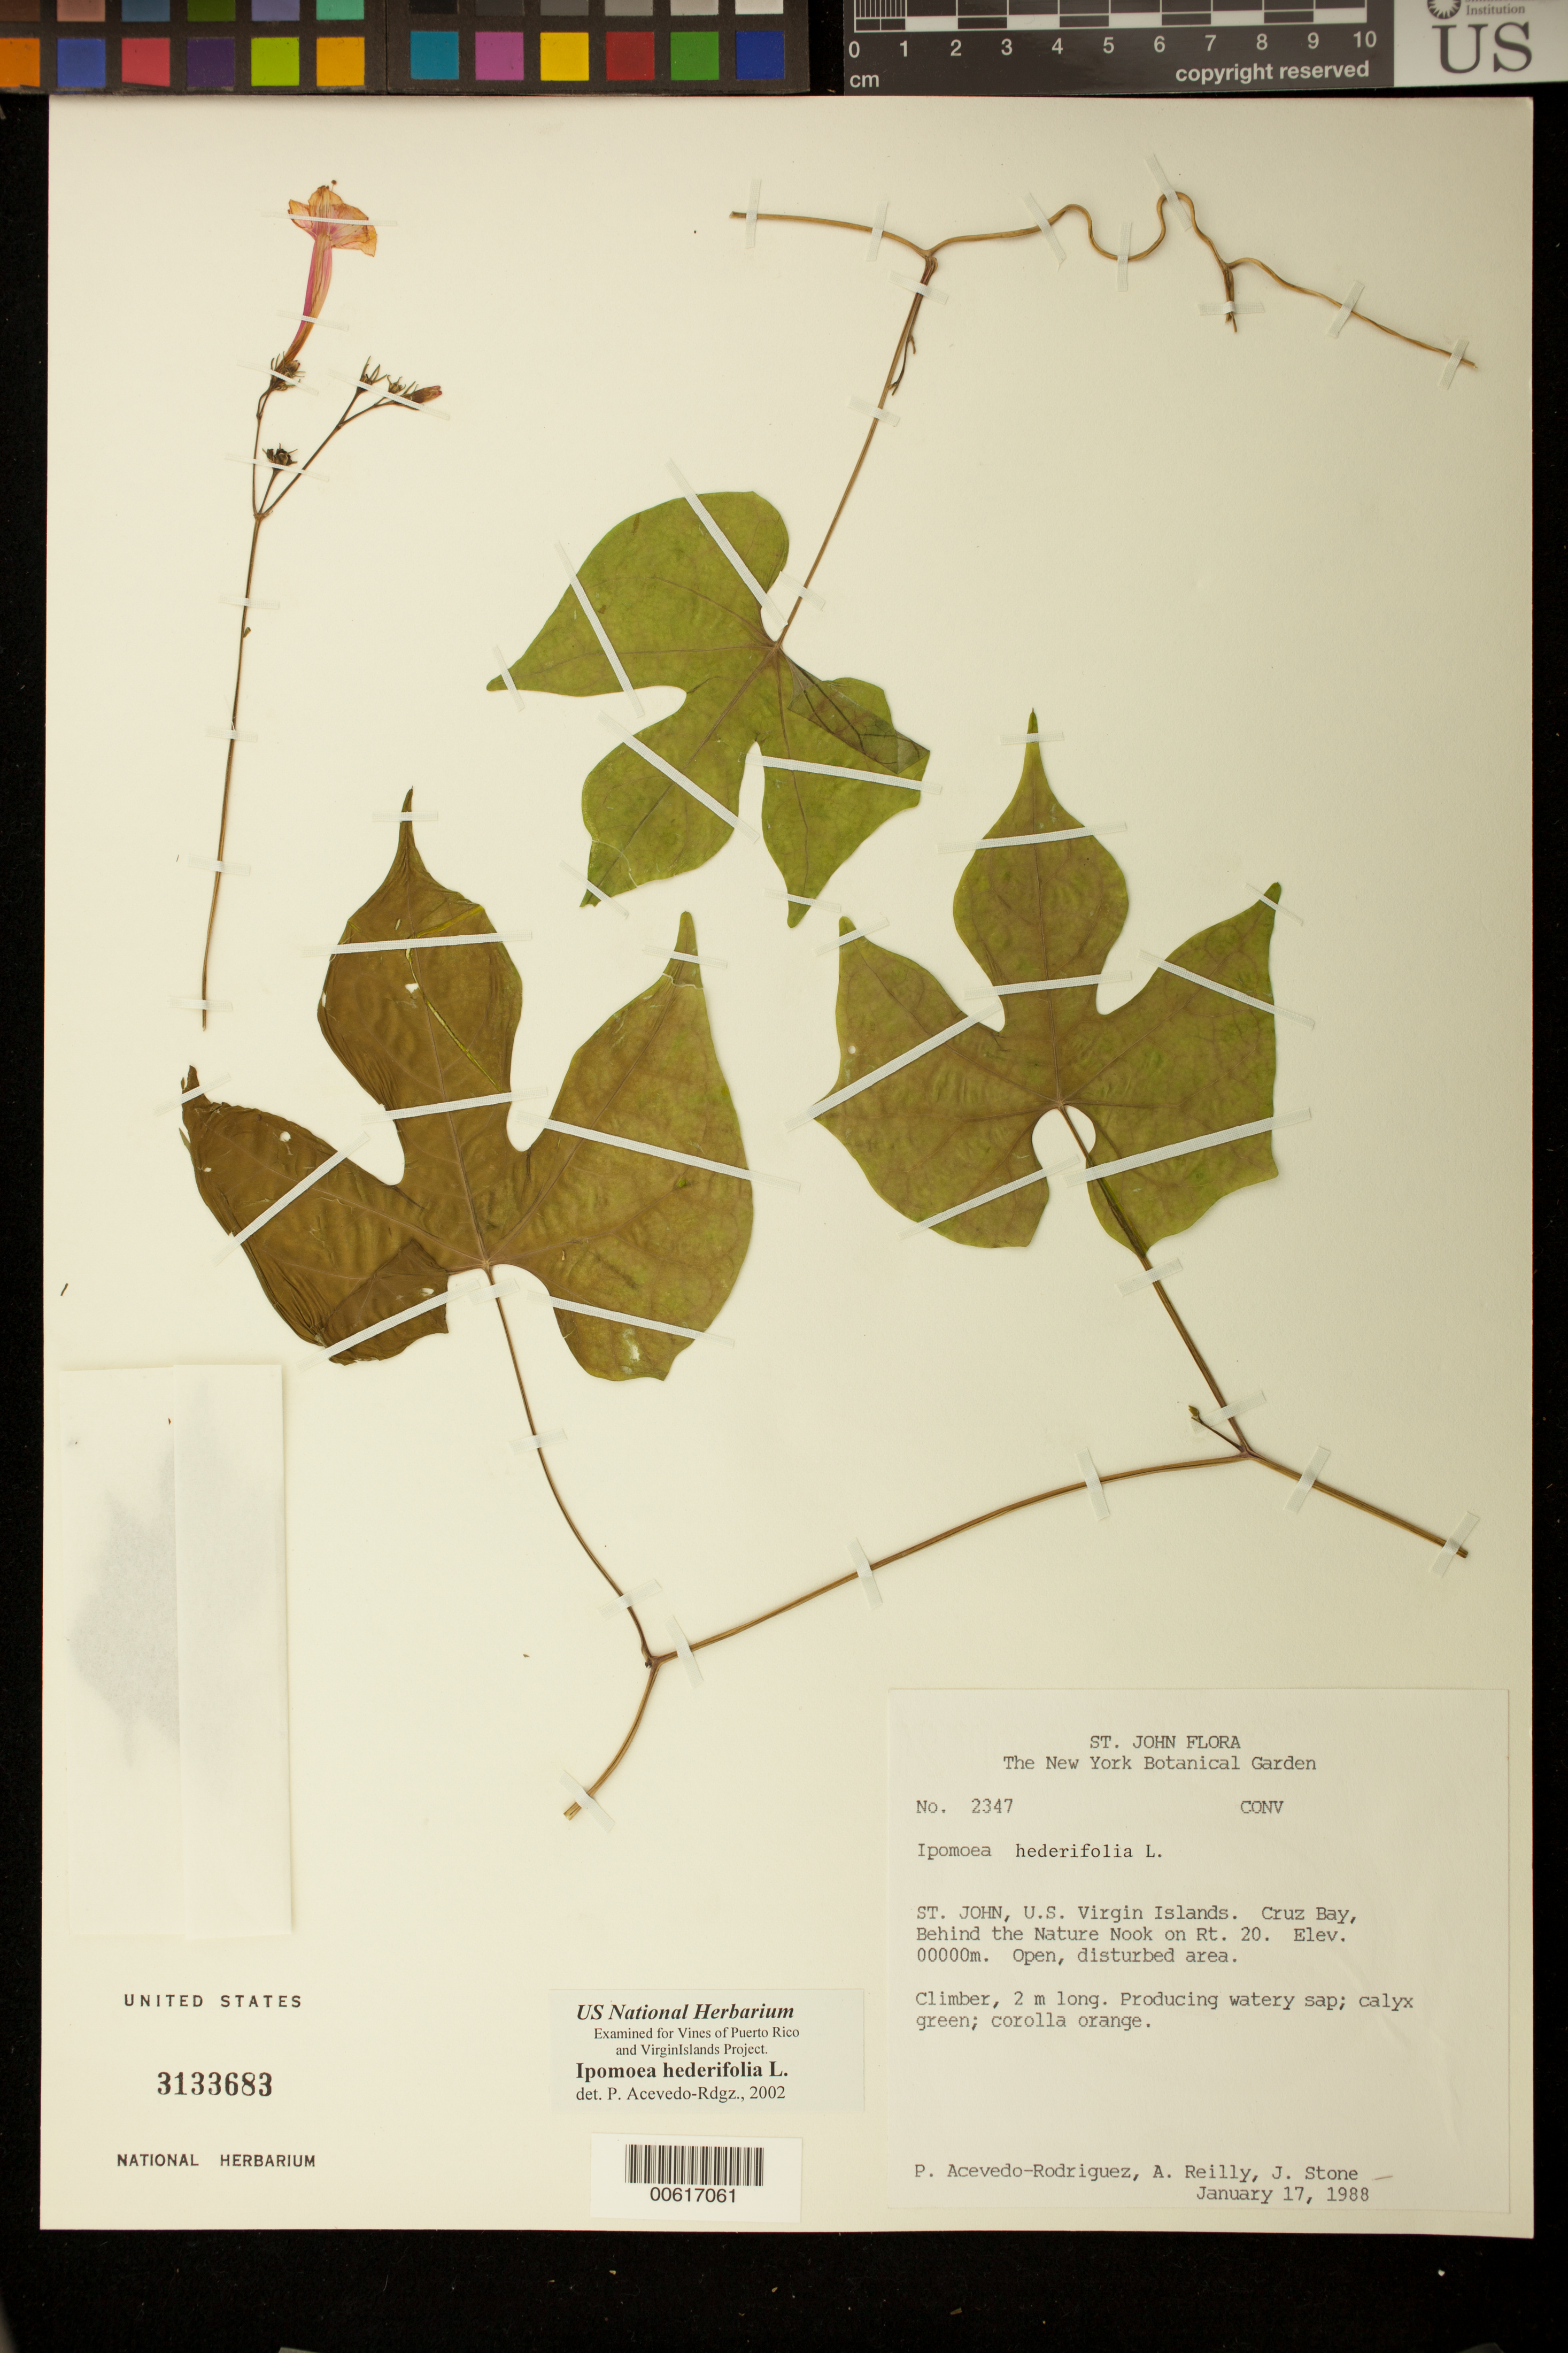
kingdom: Plantae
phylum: Tracheophyta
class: Magnoliopsida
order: Solanales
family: Convolvulaceae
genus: Ipomoea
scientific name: Ipomoea hederifolia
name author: L.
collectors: P. Acevedo-Rodr., A. Reilly & J. Stone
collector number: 2347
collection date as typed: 17 Jan 1988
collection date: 1988-01-17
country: U.S. Virgin Islands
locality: Cruz Bay Quarter; Great Cruz Bay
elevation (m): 0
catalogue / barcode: US 3133683